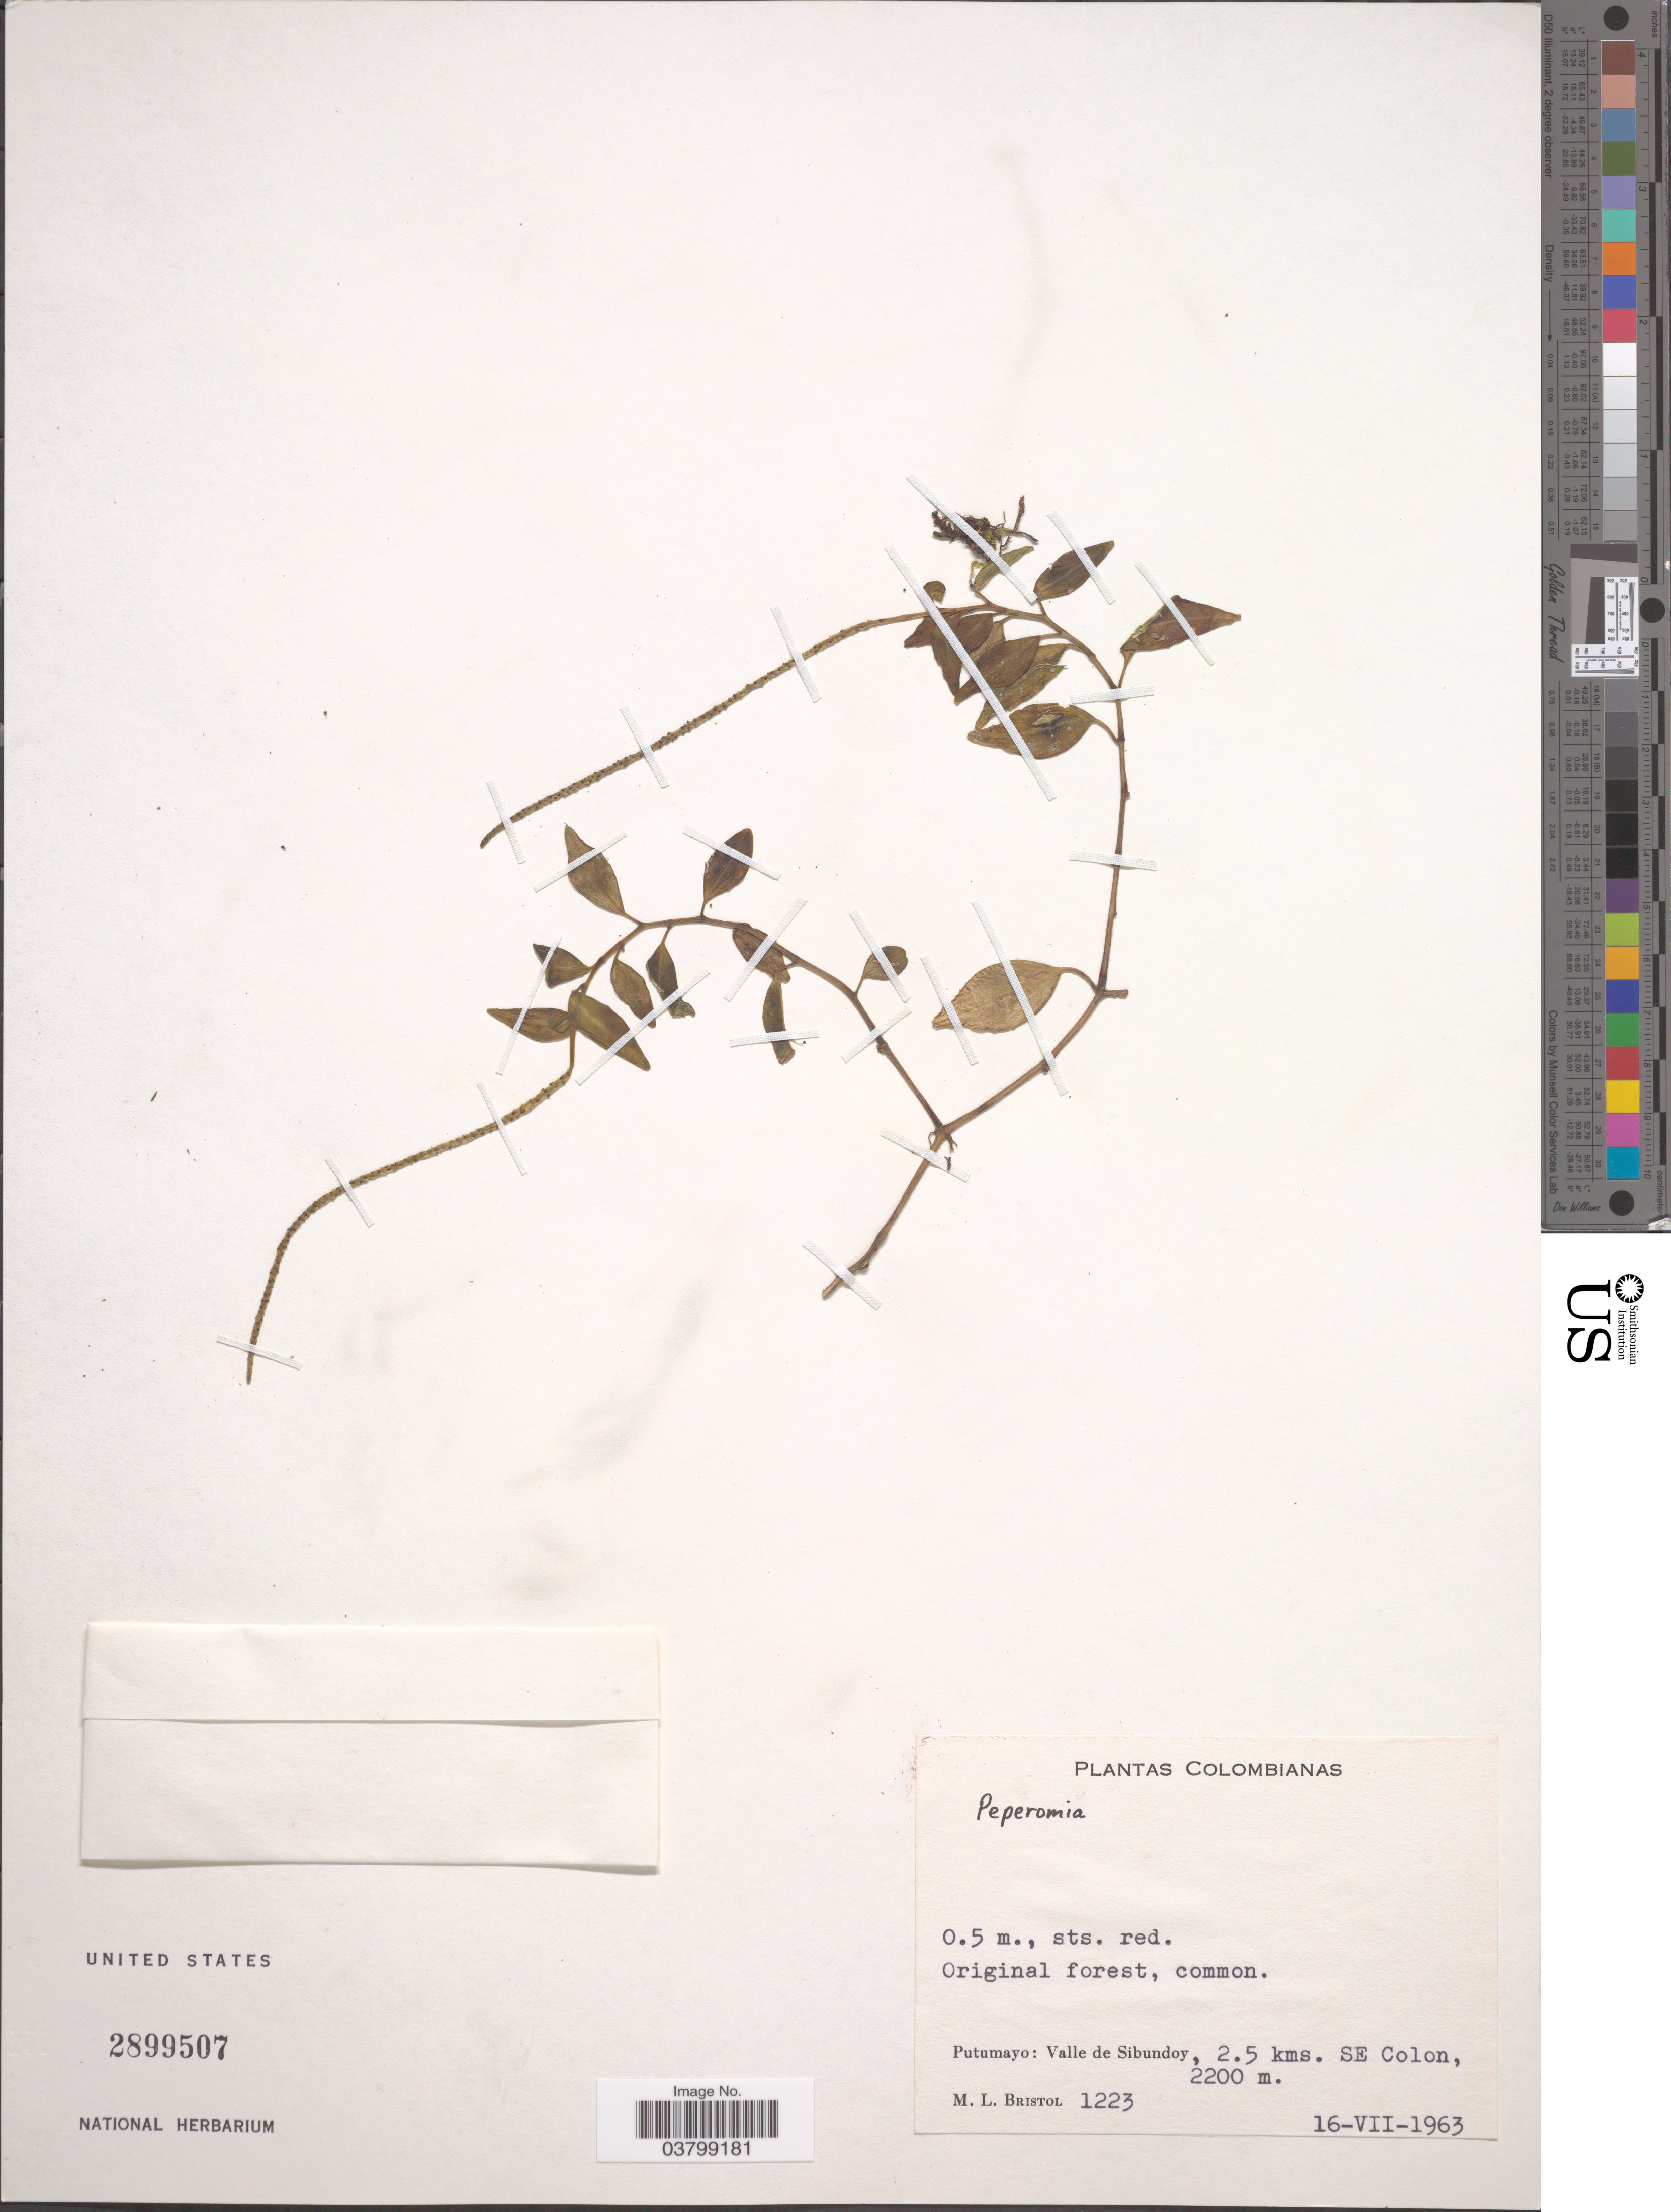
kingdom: Plantae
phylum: Tracheophyta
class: Magnoliopsida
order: Piperales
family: Piperaceae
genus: Peperomia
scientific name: Peperomia sp.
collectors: M. L. Bristol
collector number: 1223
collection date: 1963-07-16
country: Colombia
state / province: Putumayo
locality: Valle de Subundoy, 2.5kms. SE Colon.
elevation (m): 2200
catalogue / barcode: US 2899507